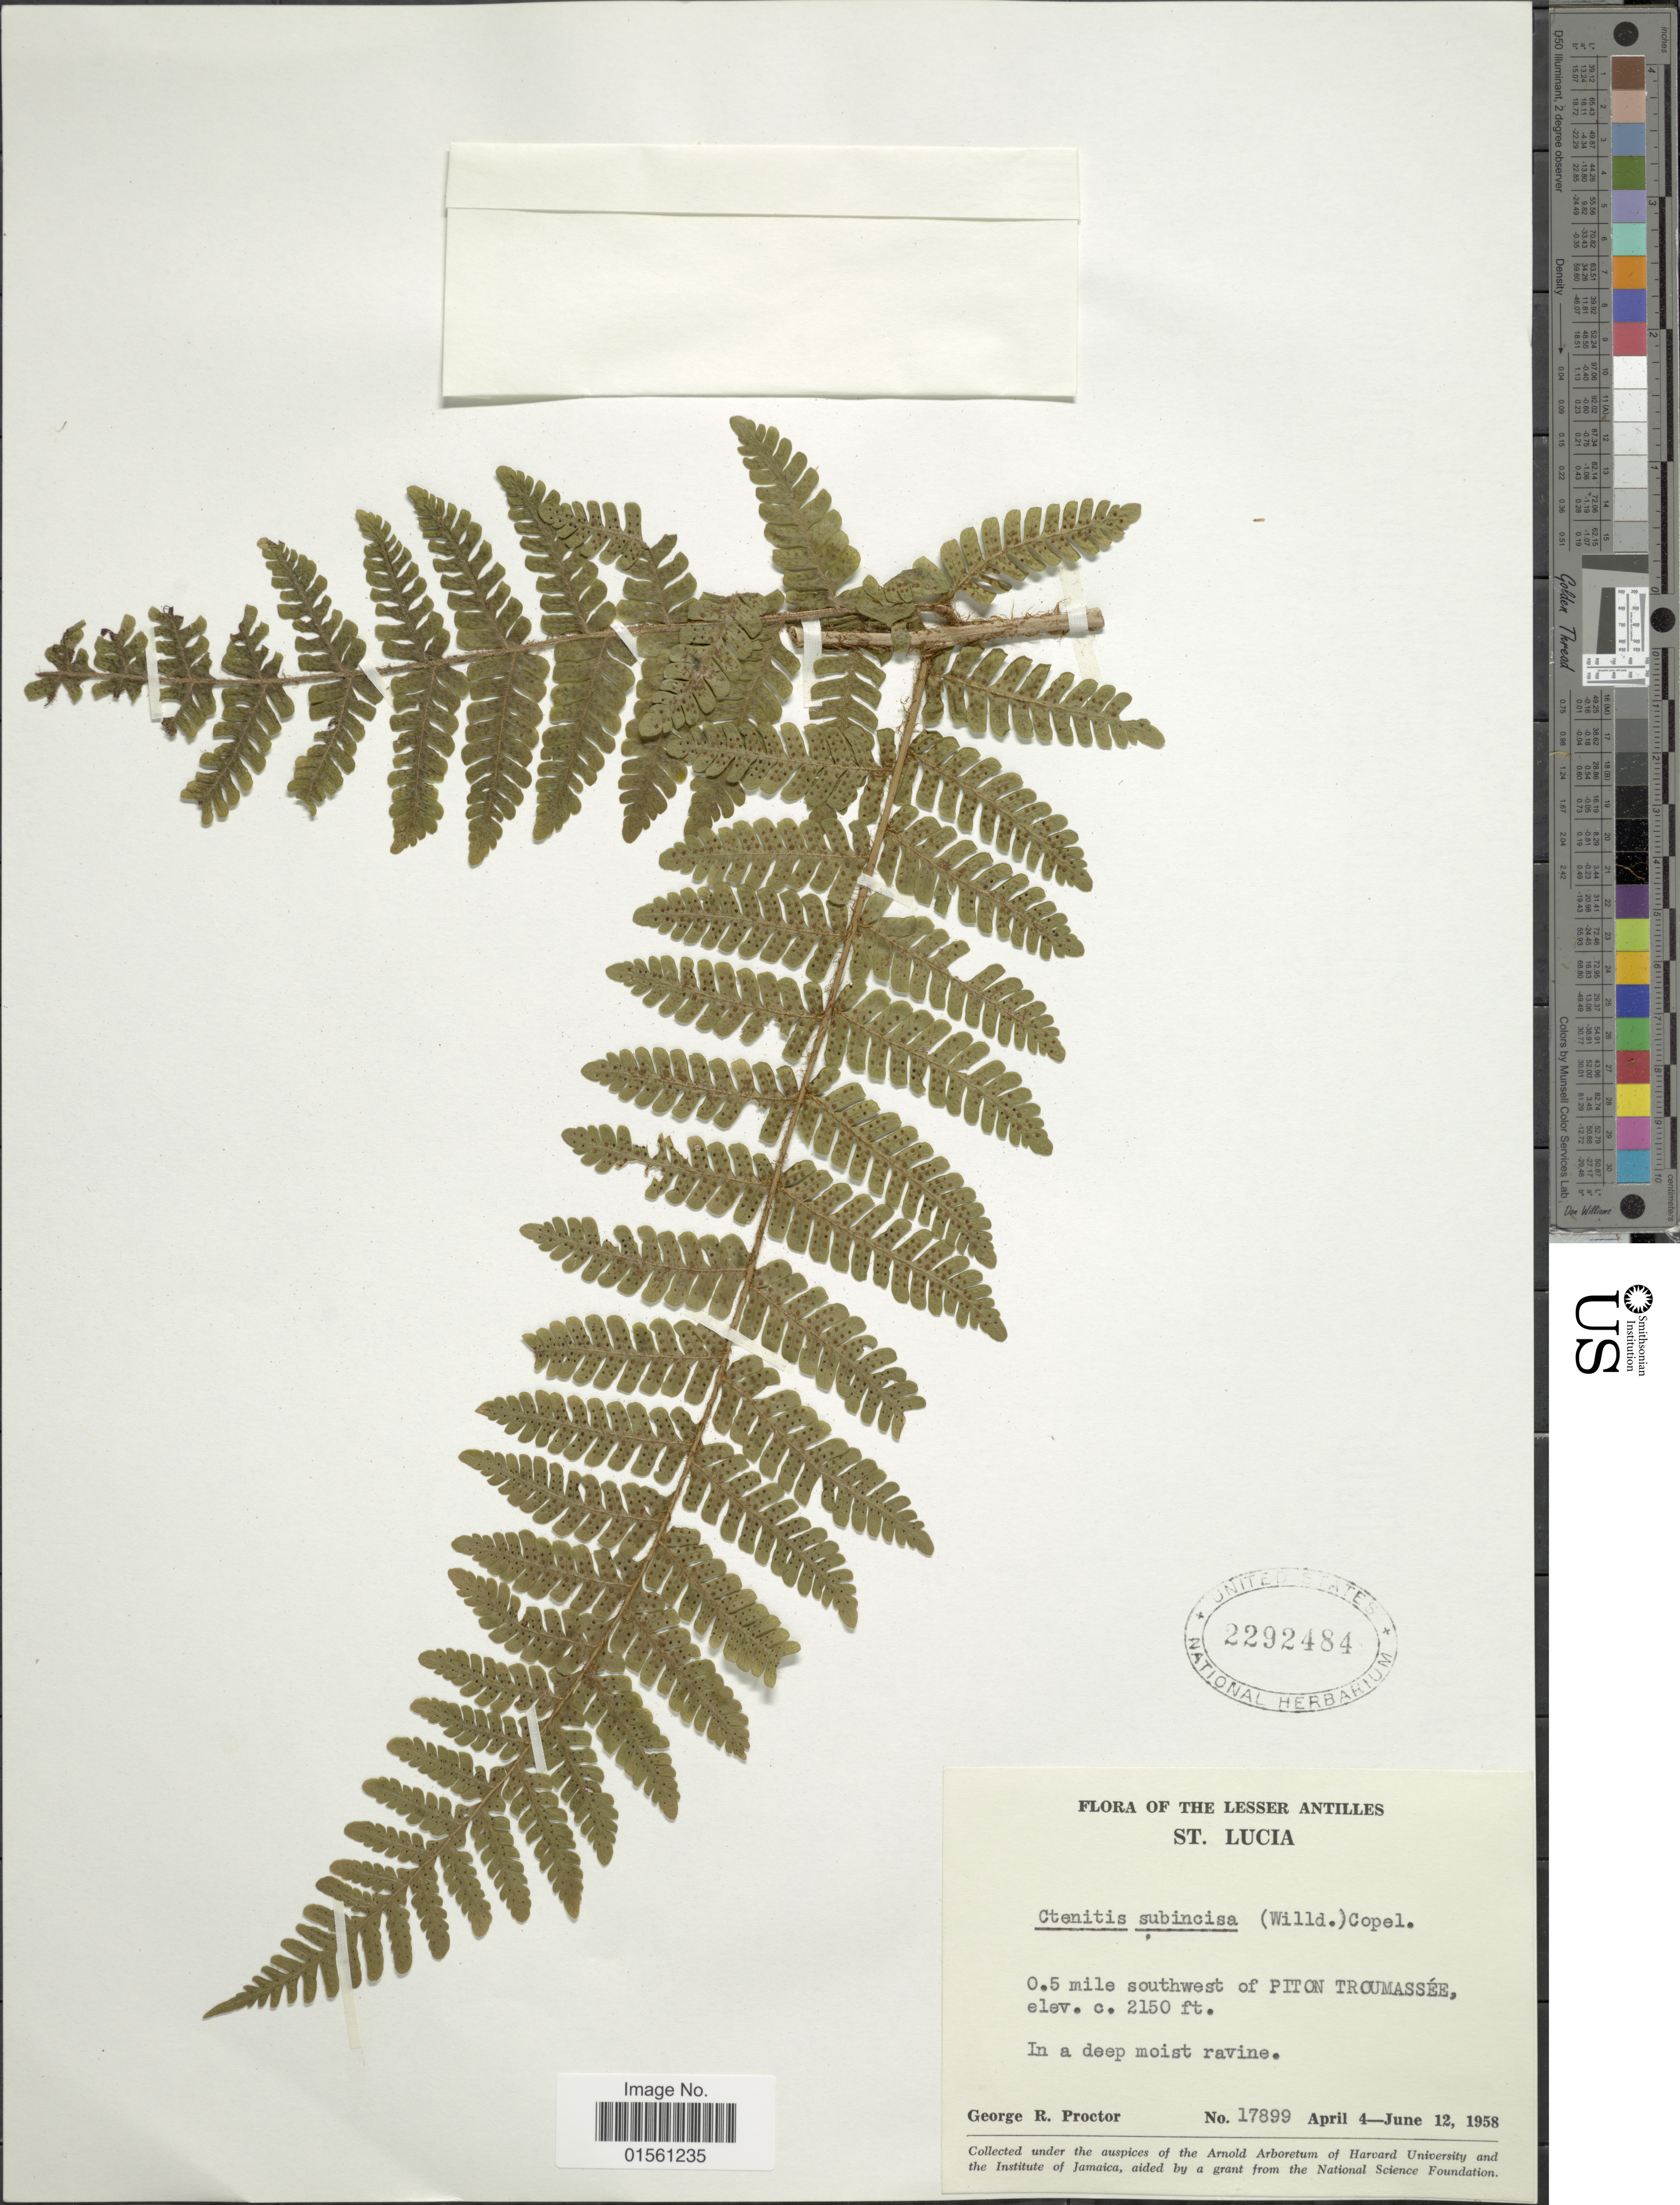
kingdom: Plantae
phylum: Tracheophyta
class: Polypodiopsida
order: Polypodiales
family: Dryopteridaceae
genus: Megalastrum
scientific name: Megalastrum subincisum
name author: (Willd.) A.R. Sm. & R.C. Moran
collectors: G. R. Proctor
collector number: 17899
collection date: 1958-04-04/1958-06-04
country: St. Lucia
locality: The Lesser Antilles, 0.5 mile southwest of Piton Troumassee.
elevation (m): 655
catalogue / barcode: US 2292484